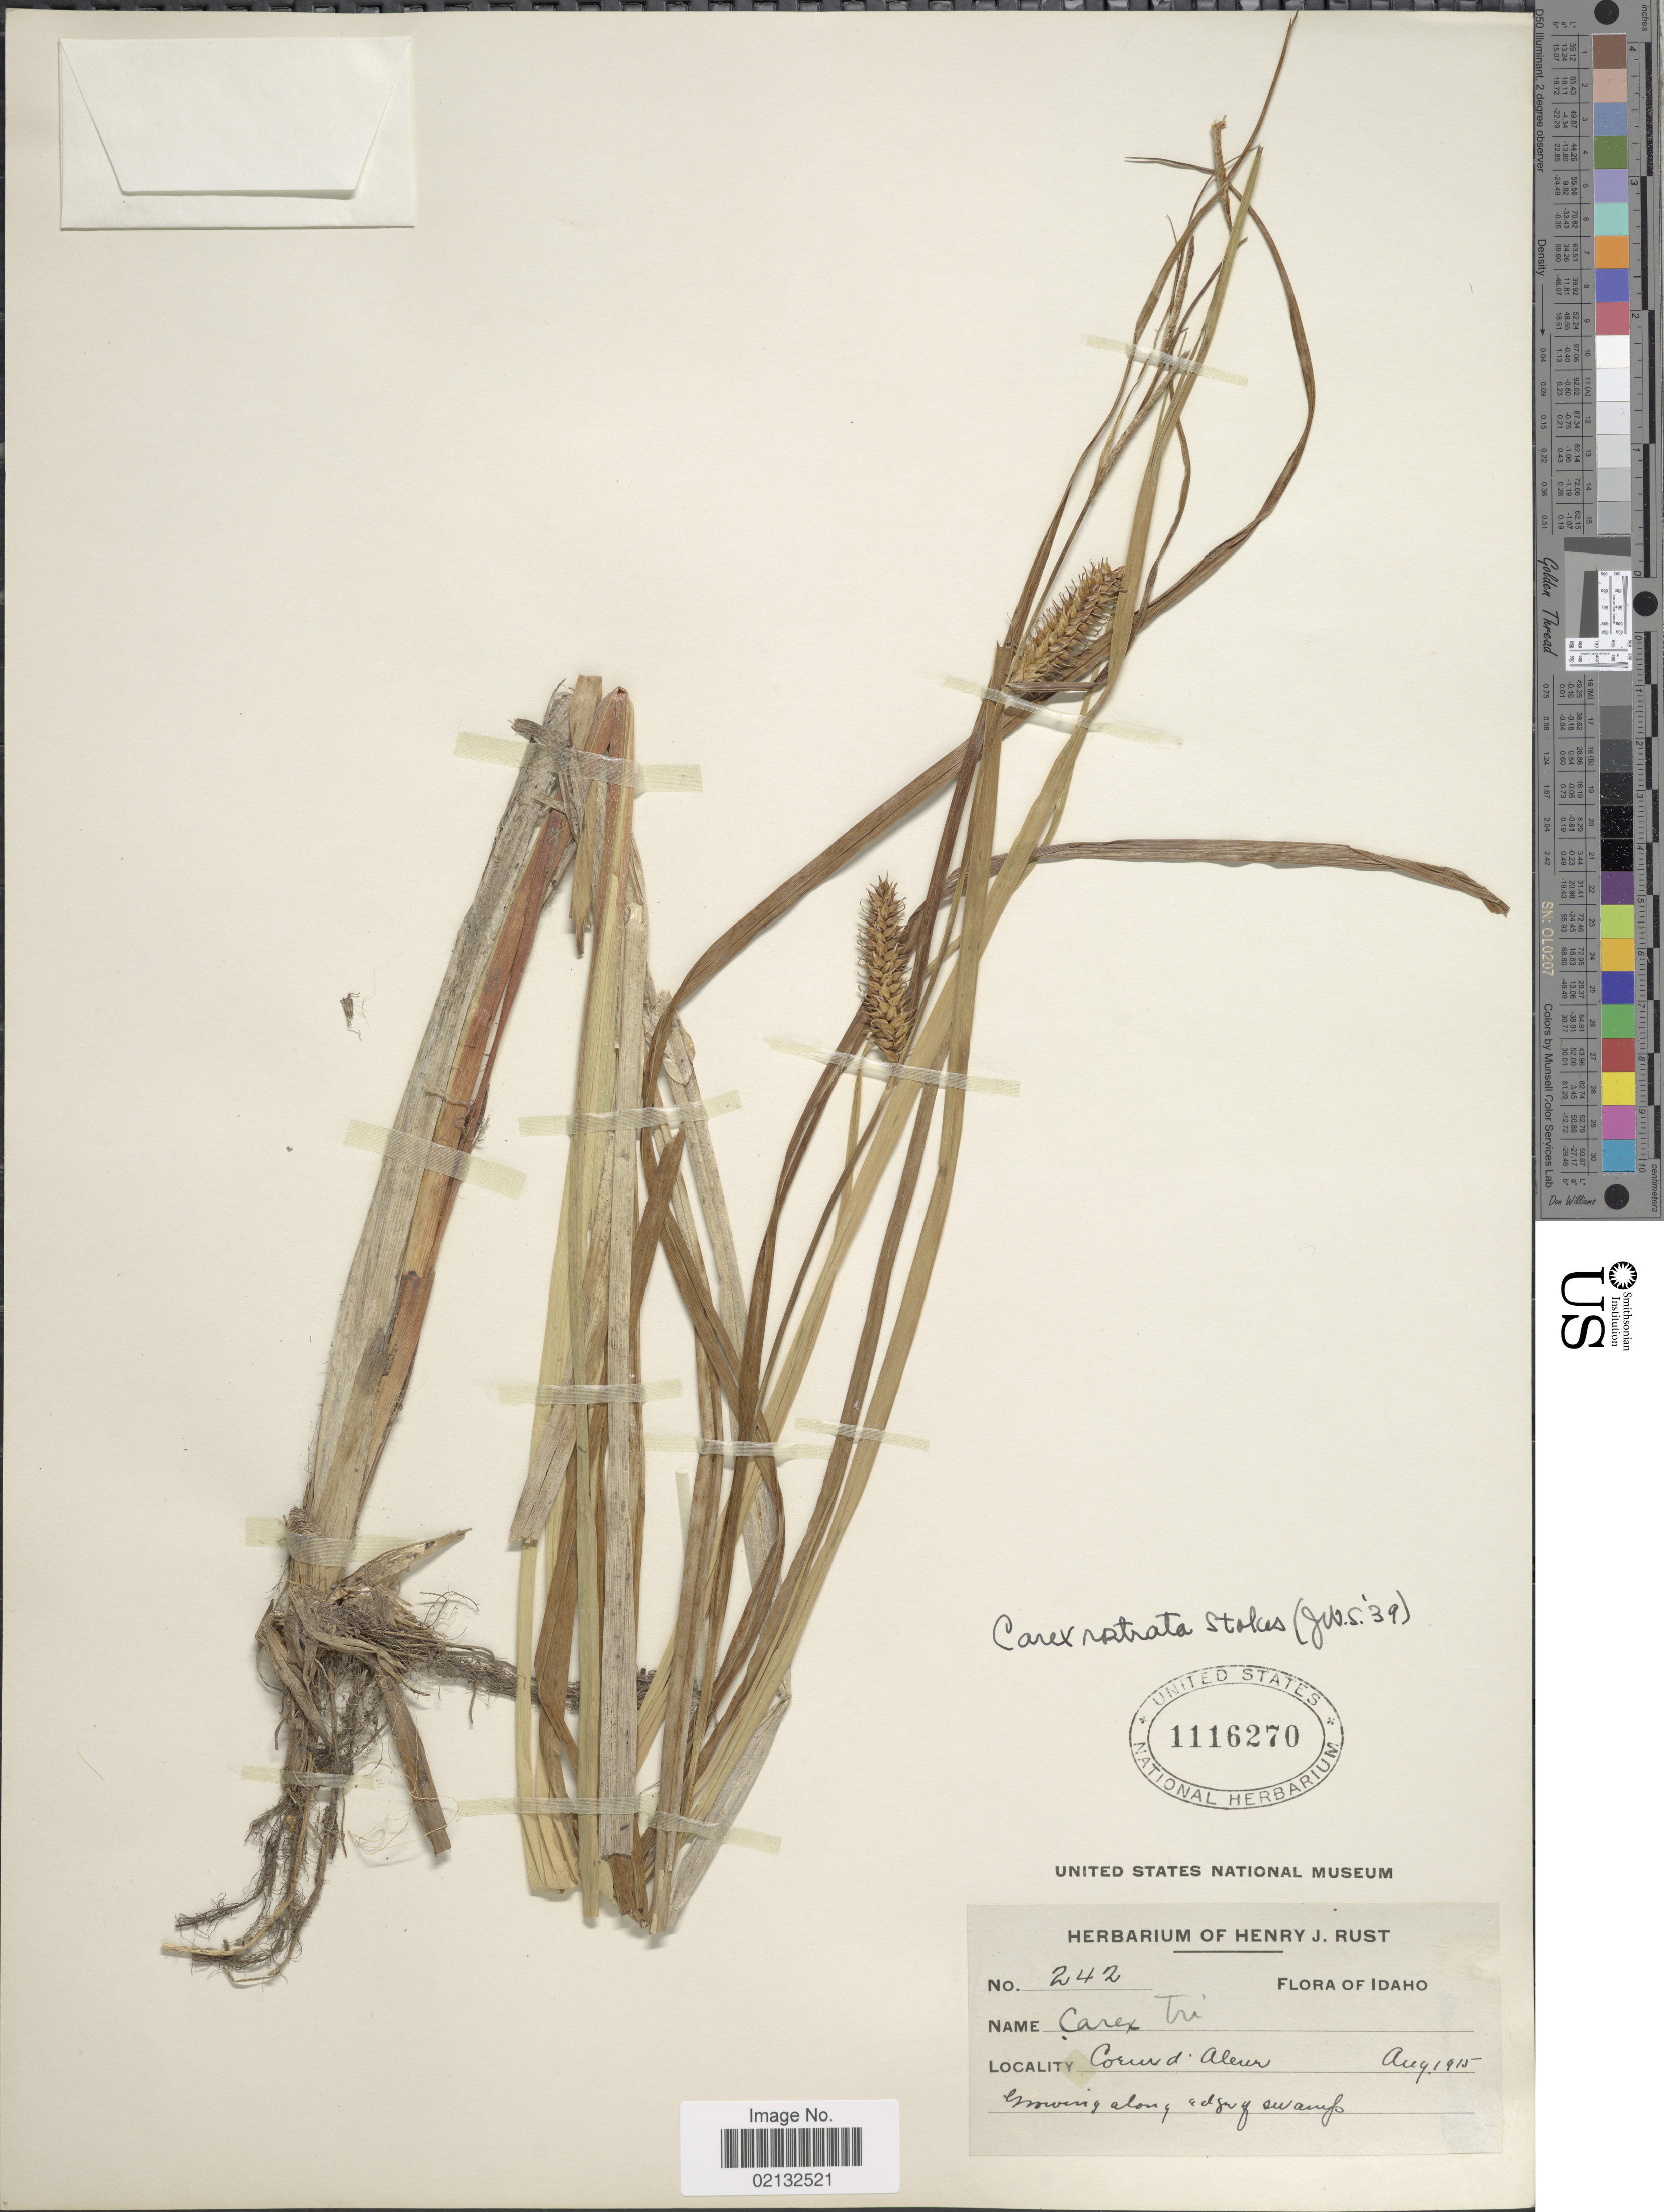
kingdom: Plantae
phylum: Tracheophyta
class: Liliopsida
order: Poales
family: Cyperaceae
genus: Carex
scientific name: Carex rostrata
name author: Stokes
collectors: ex herb. Henry J. Rust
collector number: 242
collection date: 1915-08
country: United States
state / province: Idaho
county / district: Kootenai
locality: Coeur d'Alene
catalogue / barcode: US 1116270